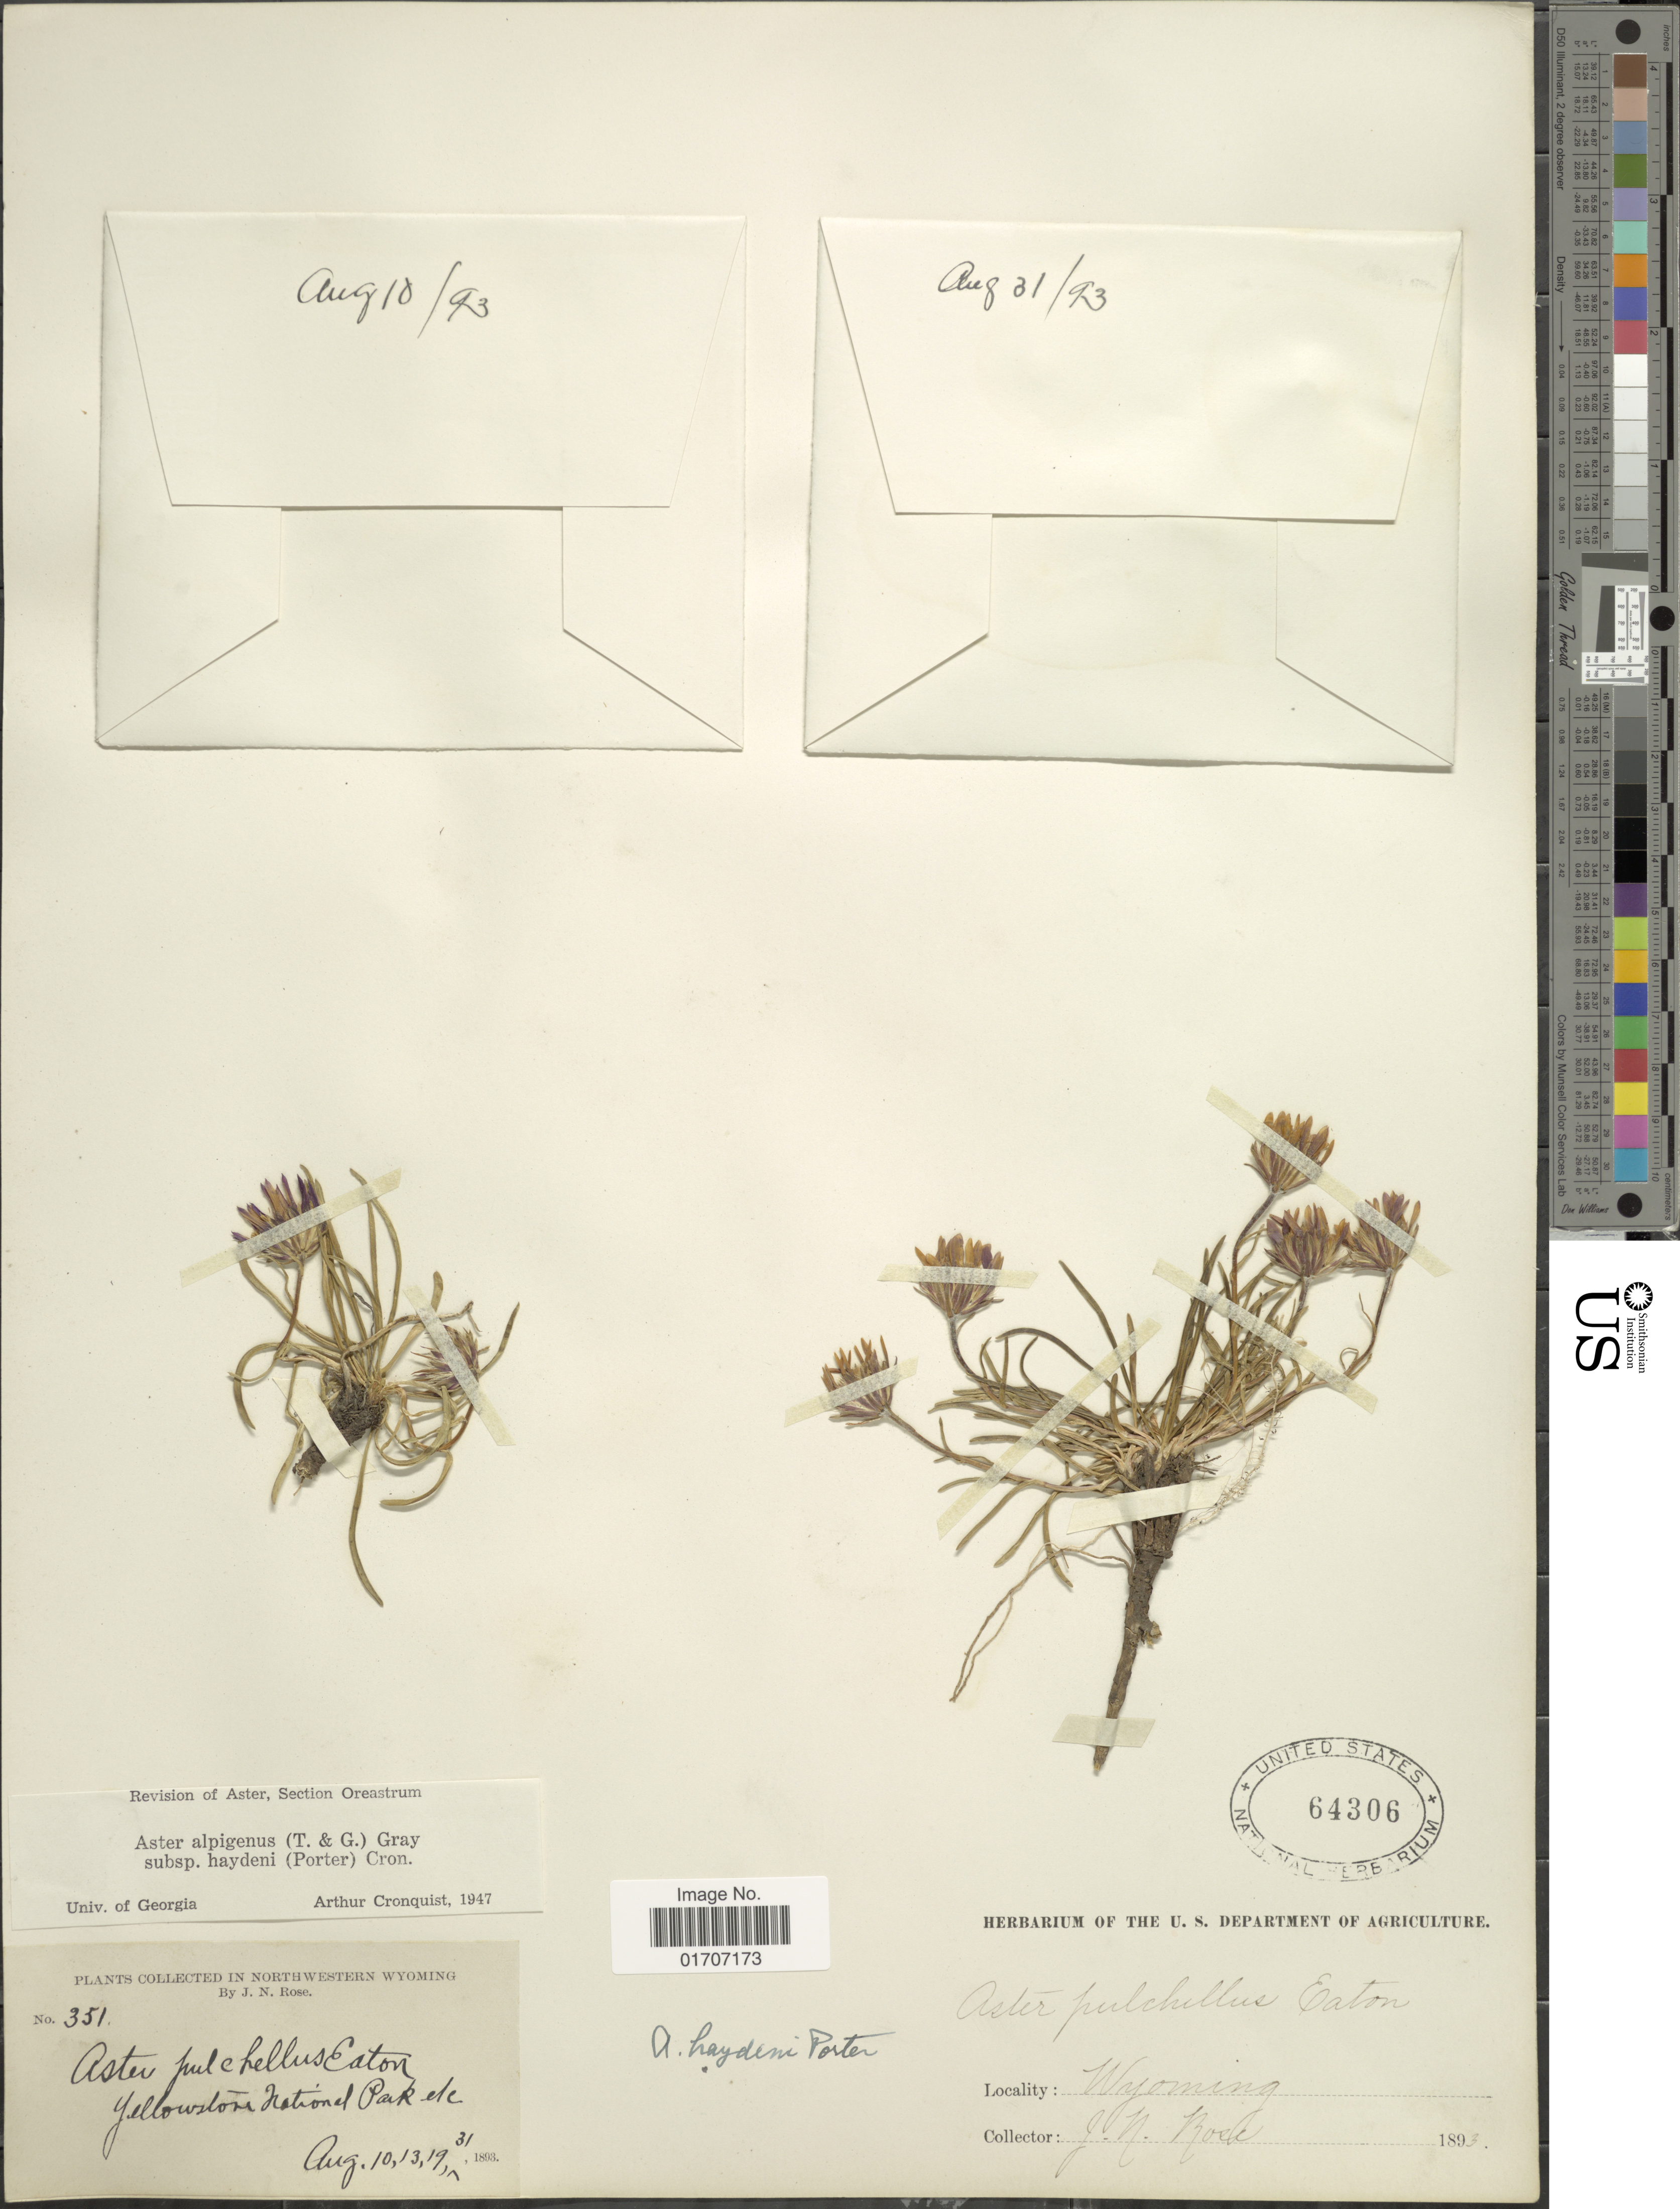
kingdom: Plantae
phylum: Tracheophyta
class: Magnoliopsida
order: Asterales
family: Asteraceae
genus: Oreostemma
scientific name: Oreostemma alpigenum var. haydenii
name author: (Porter) G.L. Nesom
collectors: J. N. Rose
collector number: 351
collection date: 1893-08-10/1893-08-31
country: United States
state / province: Wyoming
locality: Northwestern Wyoming, Yellowstone National Park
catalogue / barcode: US 64306